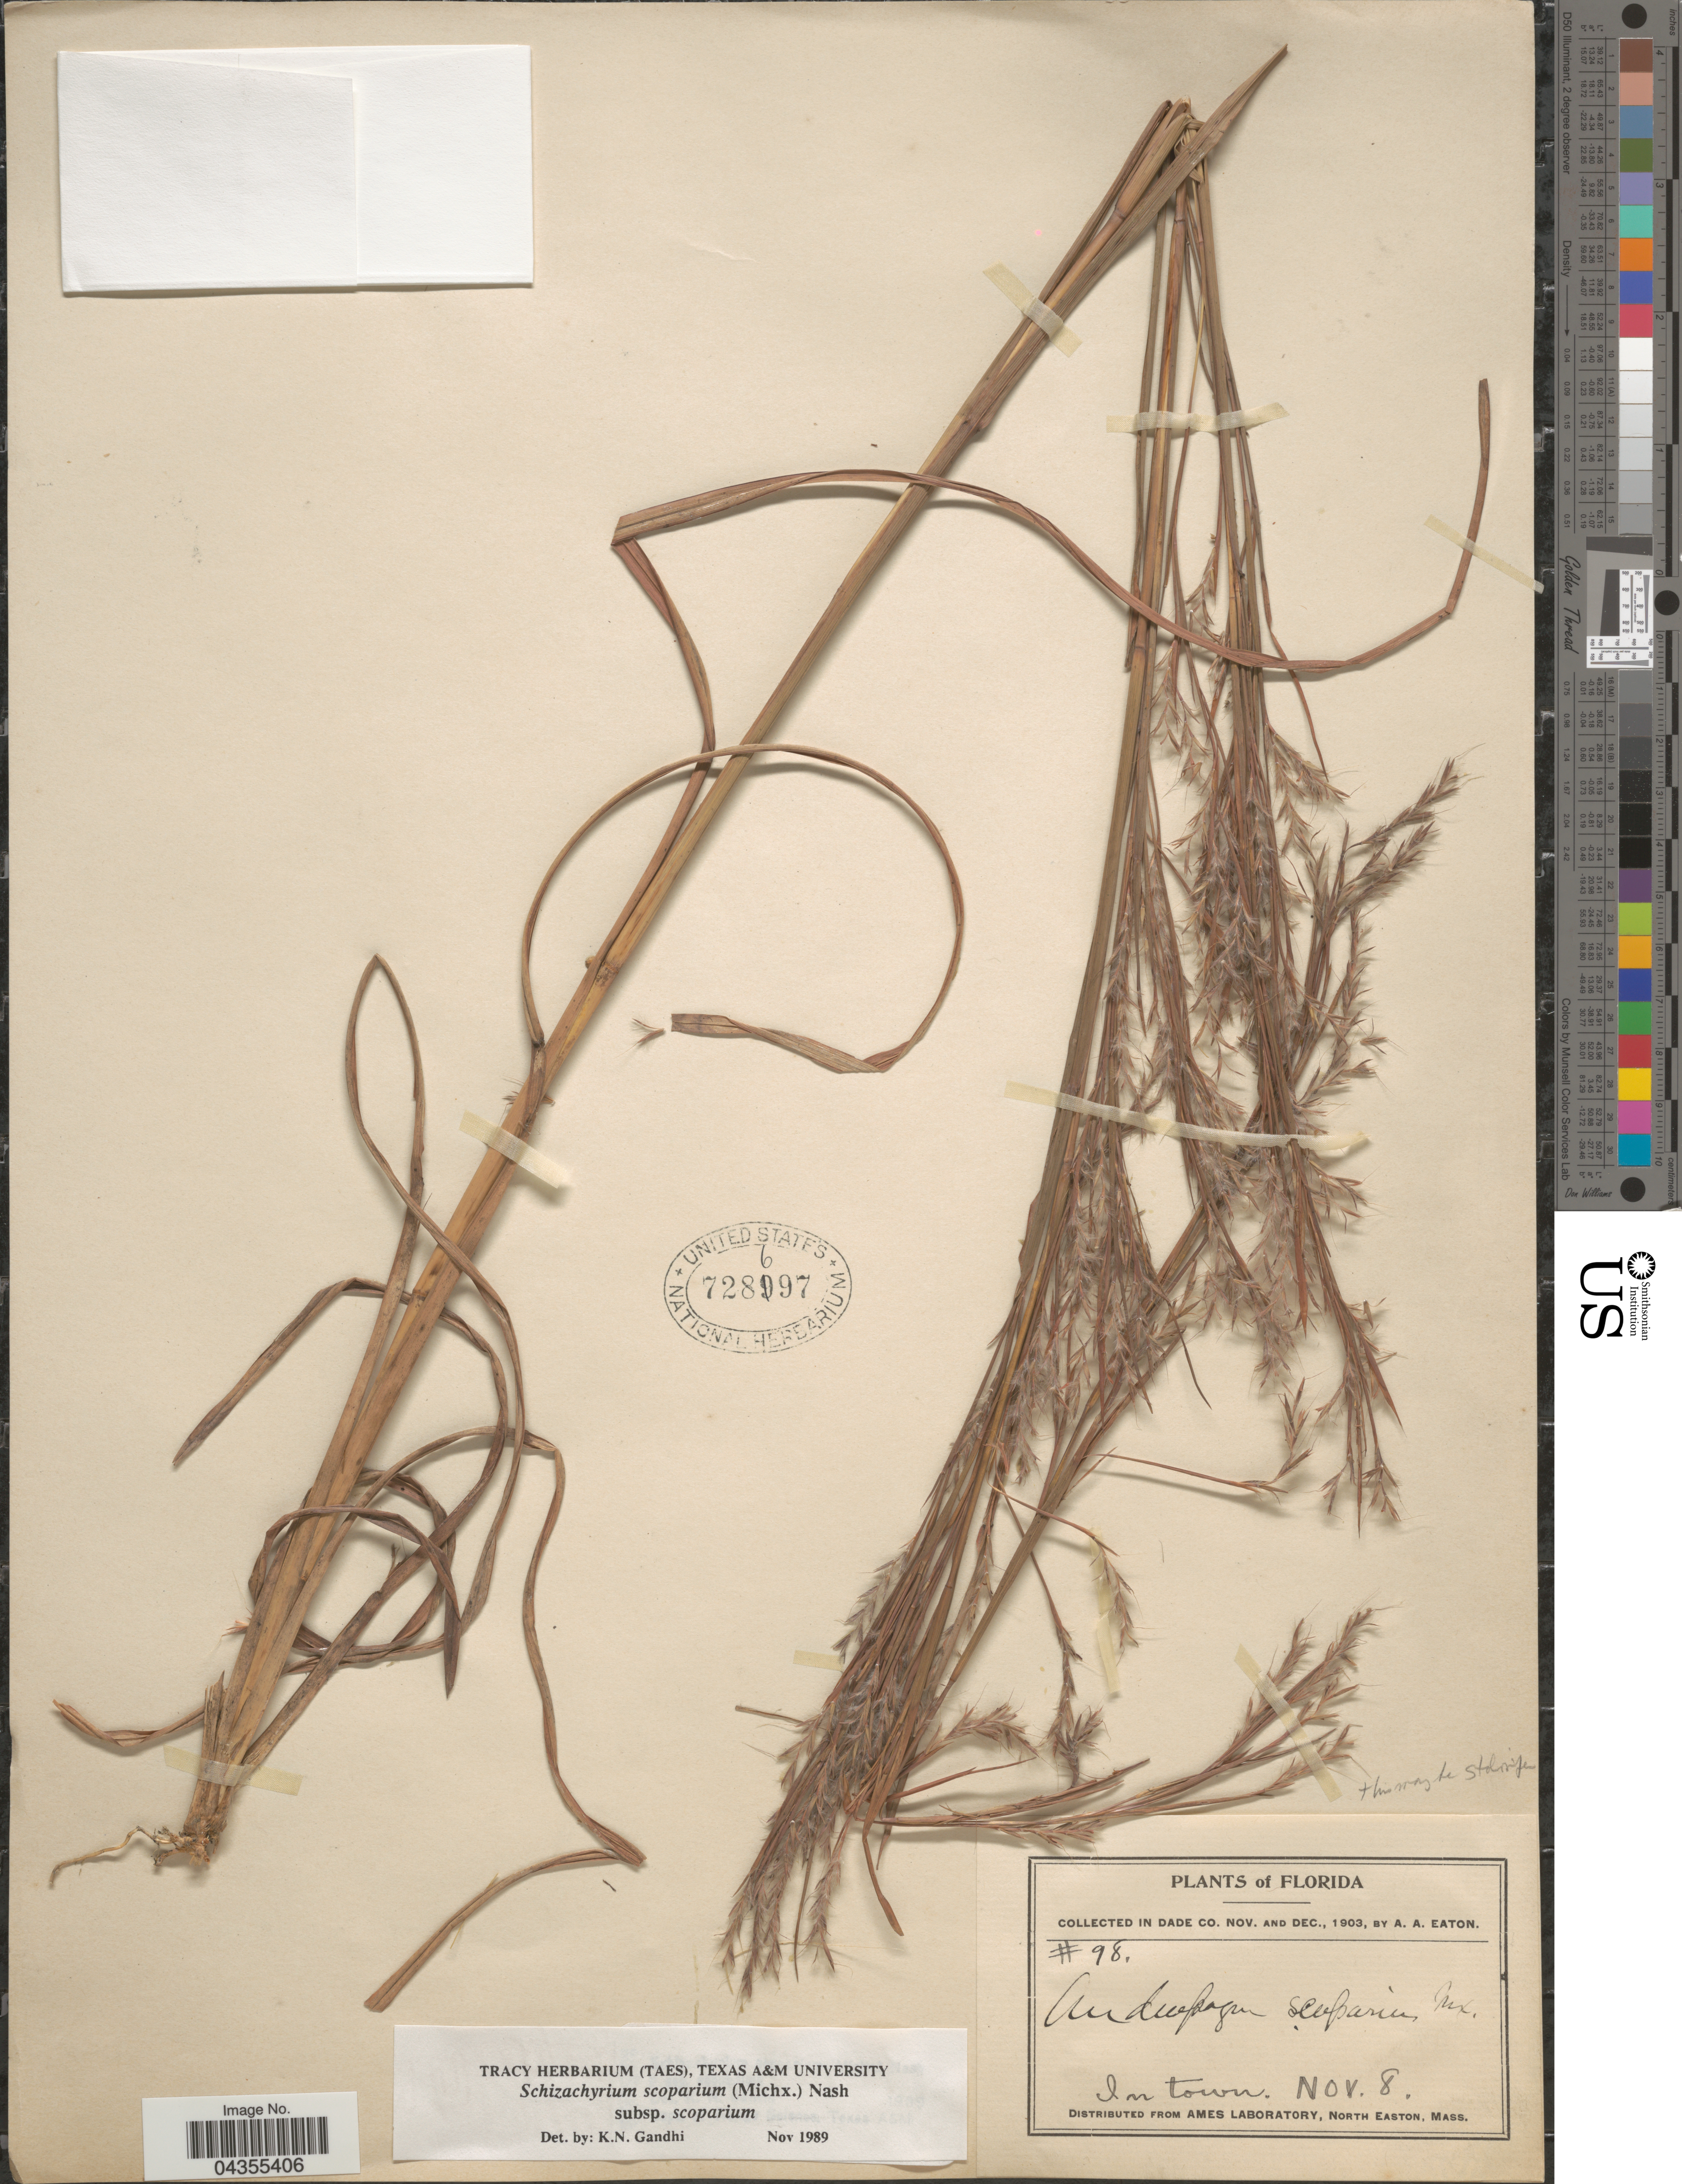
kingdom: Plantae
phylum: Tracheophyta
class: Liliopsida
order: Poales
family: Poaceae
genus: Schizachyrium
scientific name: Schizachyrium scoparium var. scoparium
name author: (Michx.) Nash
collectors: A. A. Eaton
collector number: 98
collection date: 1903-11-08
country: United States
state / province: Florida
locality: In Dade Co. In town.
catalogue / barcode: US 728697